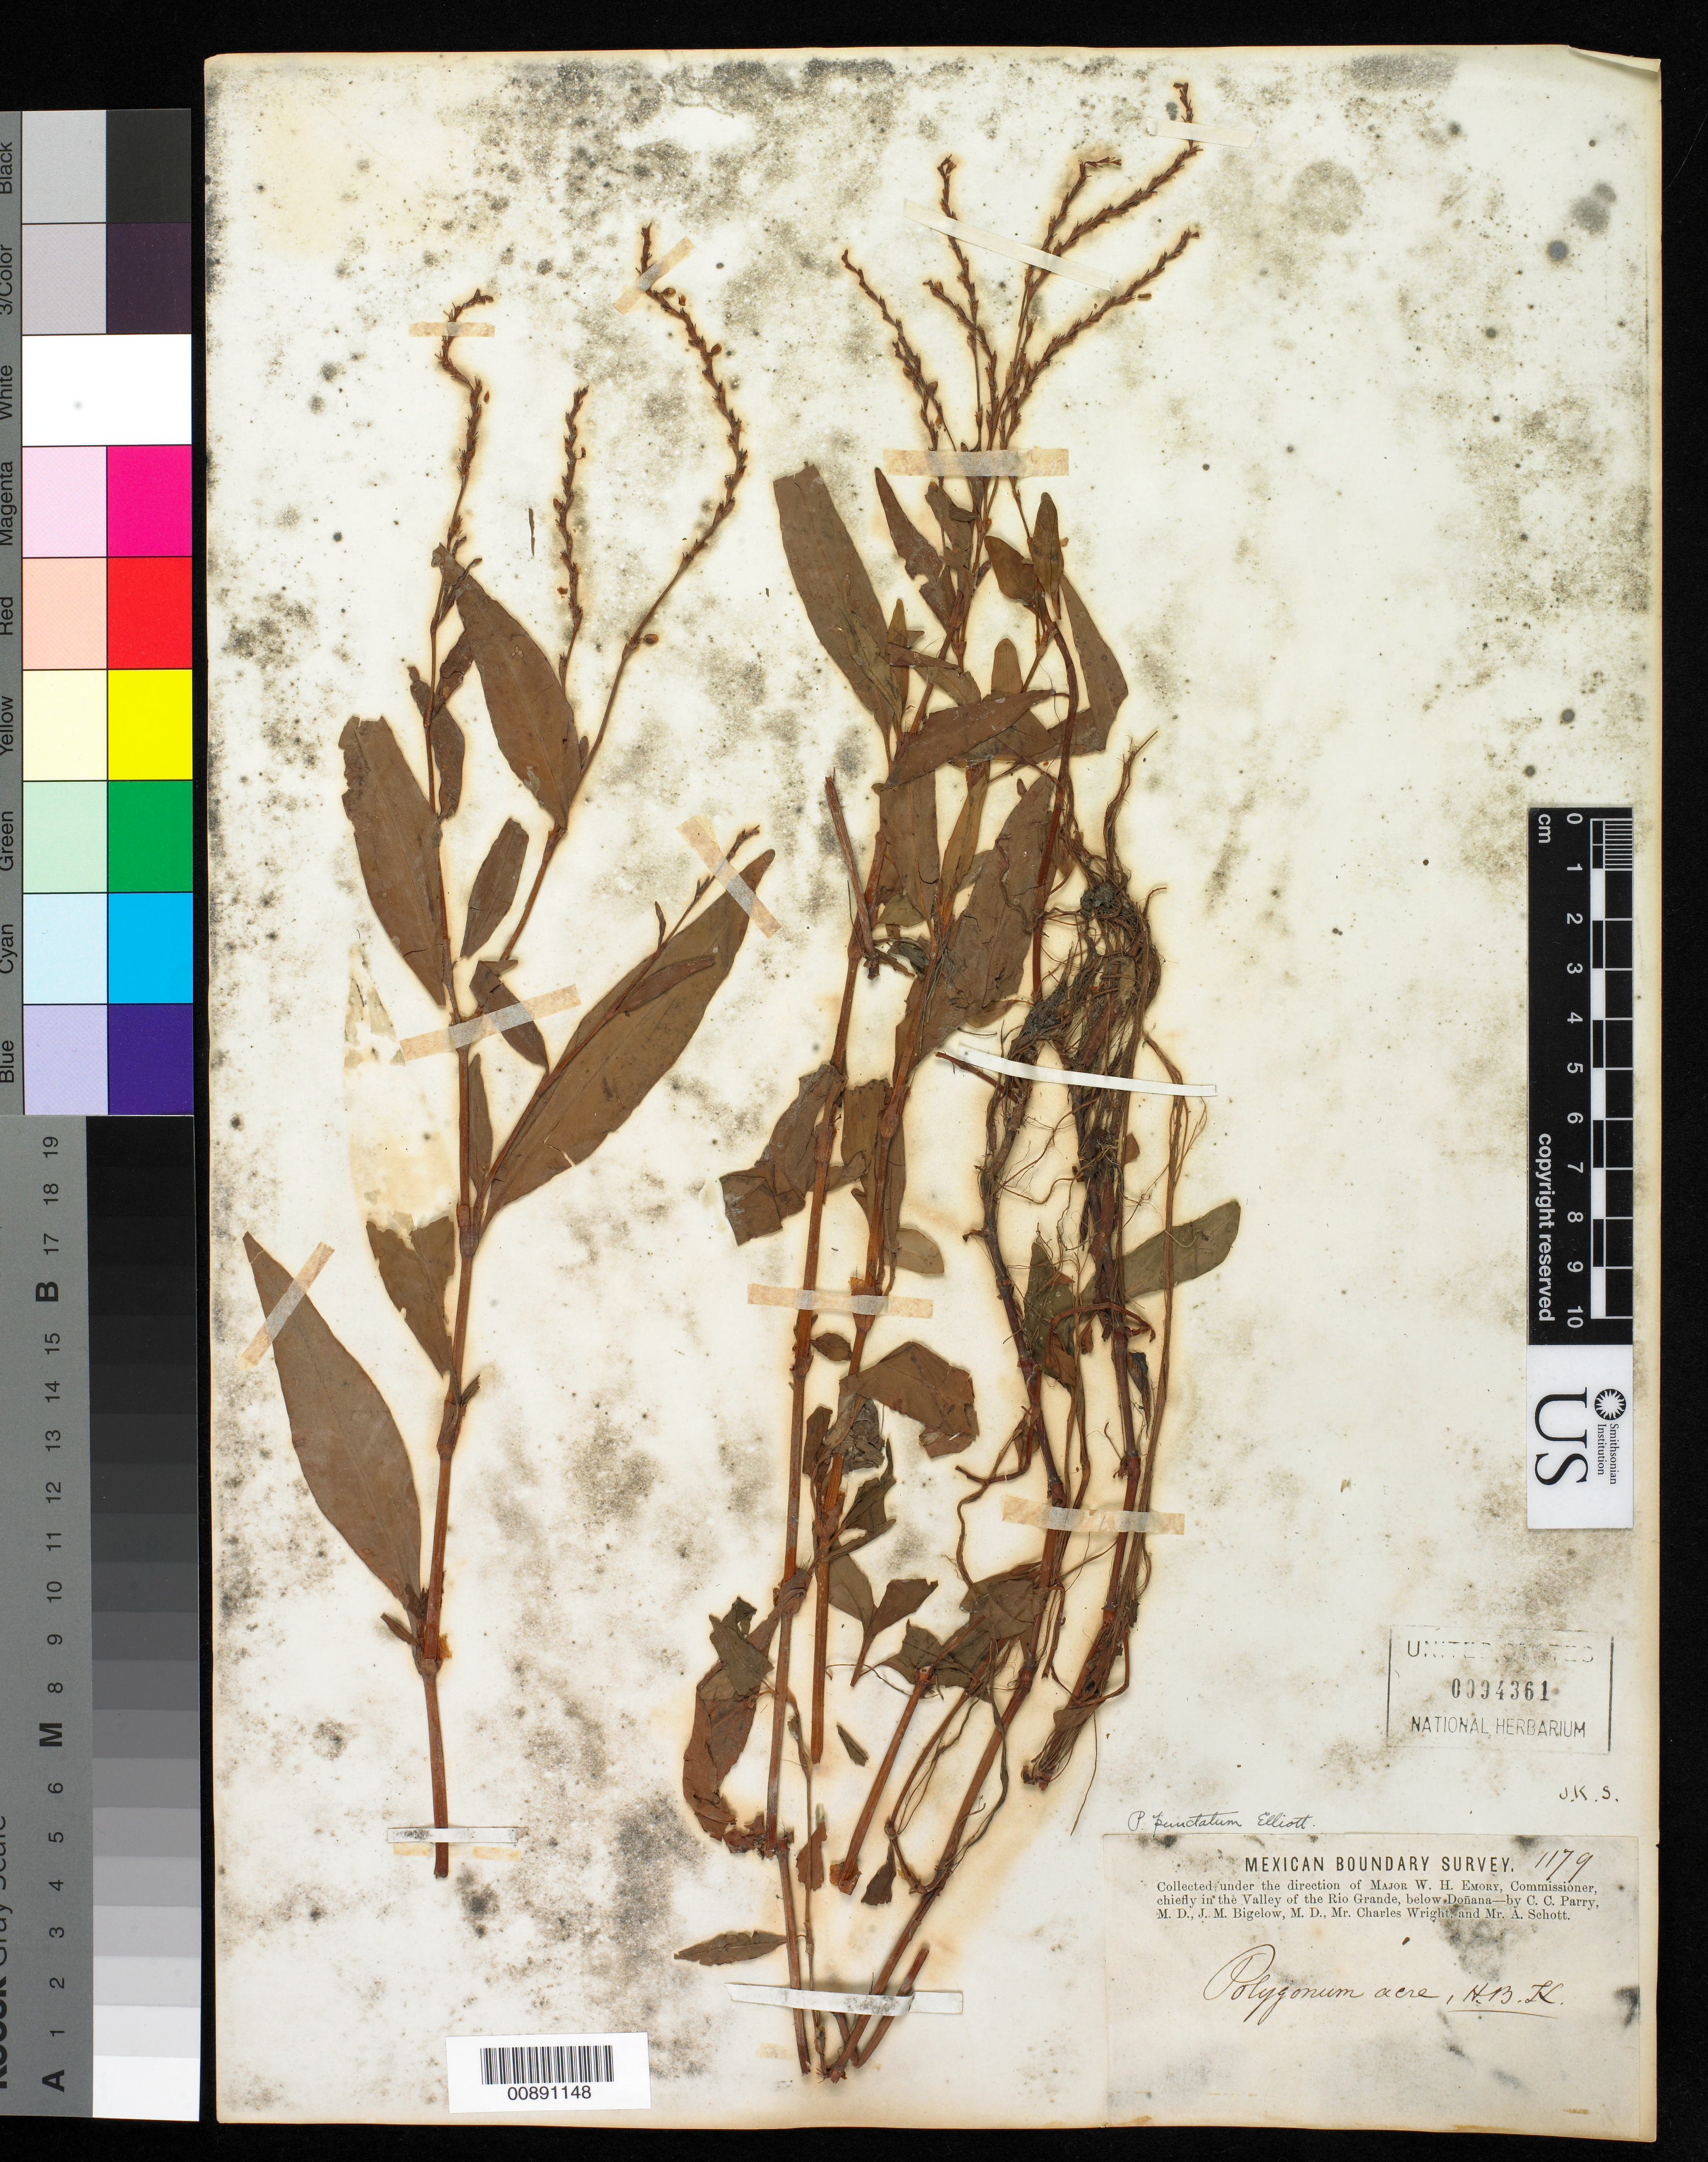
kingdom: Plantae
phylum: Tracheophyta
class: Magnoliopsida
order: Caryophyllales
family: Polygonaceae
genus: Persicaria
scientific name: Persicaria punctata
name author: (Elliott) Small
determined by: Atha, D. E.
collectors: C. C. Parry, J. M. Bigelow, C. Wright & A. C. V. Schott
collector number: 1179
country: United States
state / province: New Mexico / Texas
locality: Valley of the Rio Grande, below Doñana.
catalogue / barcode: US 94361